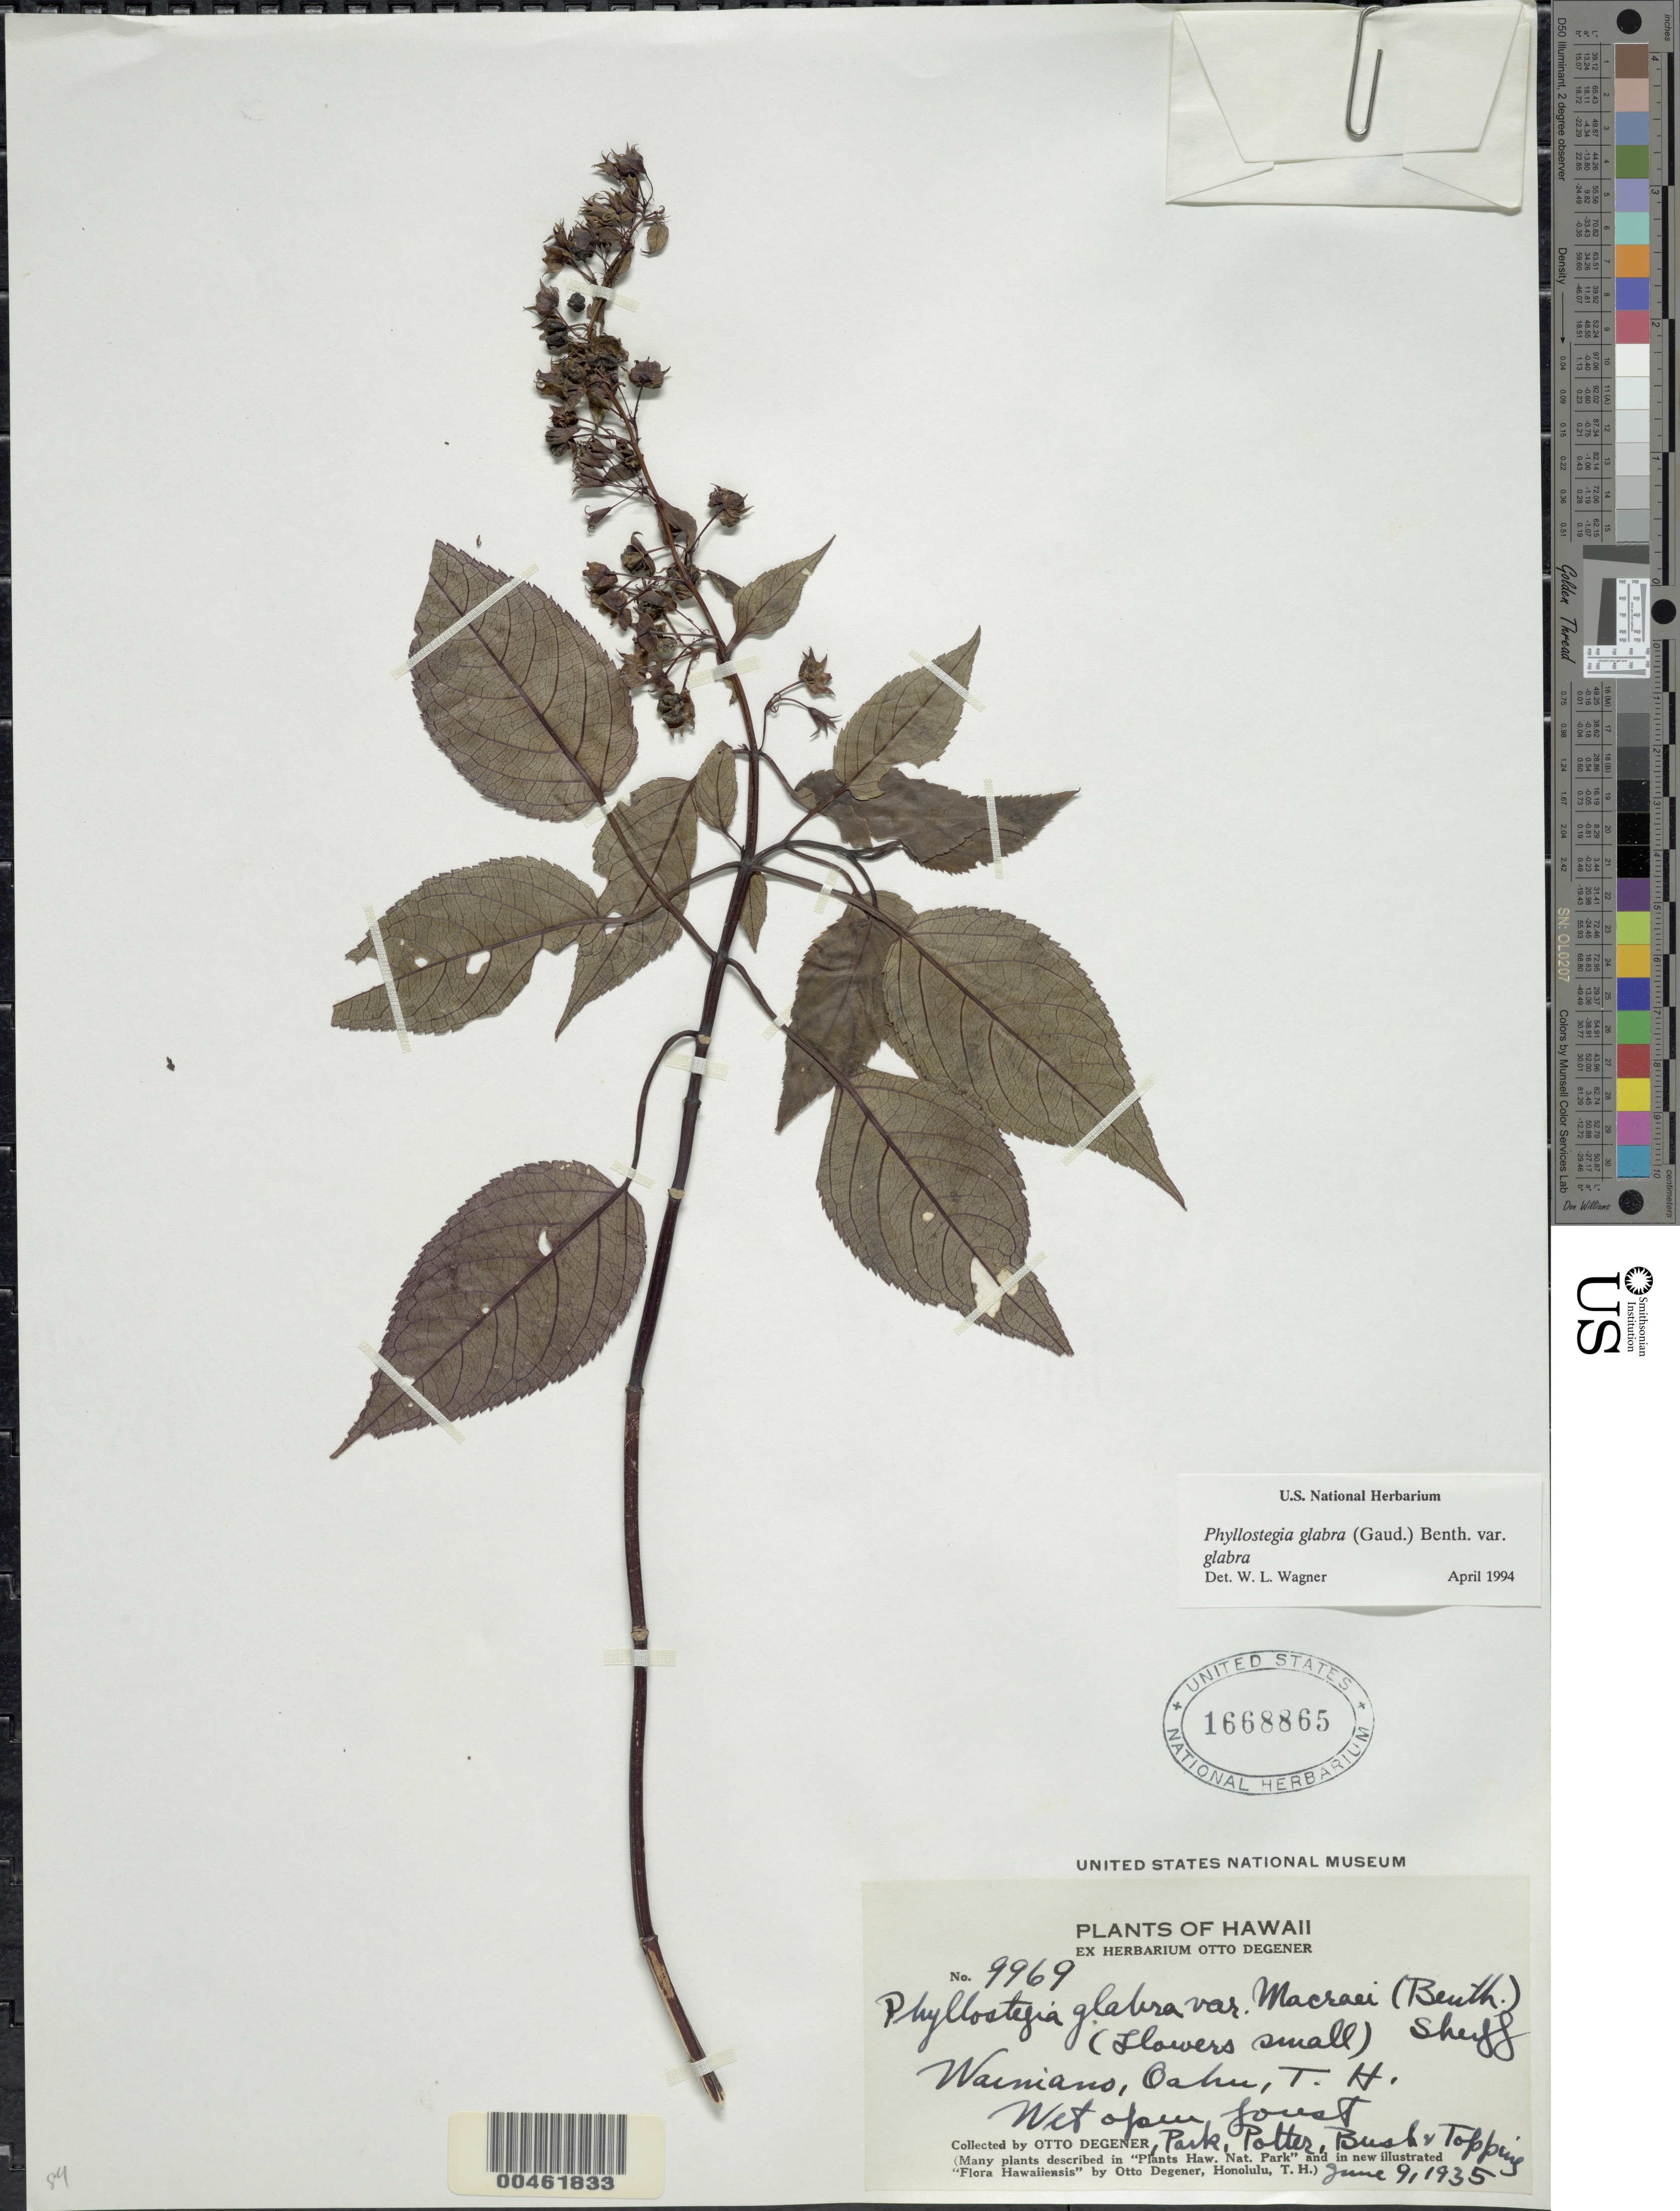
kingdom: Plantae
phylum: Tracheophyta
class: Magnoliopsida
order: Lamiales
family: Lamiaceae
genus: Phyllostegia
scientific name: Phyllostegia glabra var. glabra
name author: (Gaudich.) Benth.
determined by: Wagner, W. L., (BOT), Smithsonian Institution - National Museum of Natural History (UNITED STATES)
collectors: O. Degener, Park, Potter, B. F. Bush & D. L. Topping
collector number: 9969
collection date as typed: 9 Jun 1935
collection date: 1935-06-09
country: United States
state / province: Hawaii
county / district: Honolulu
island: Oahu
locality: Waimano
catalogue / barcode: US 1668865